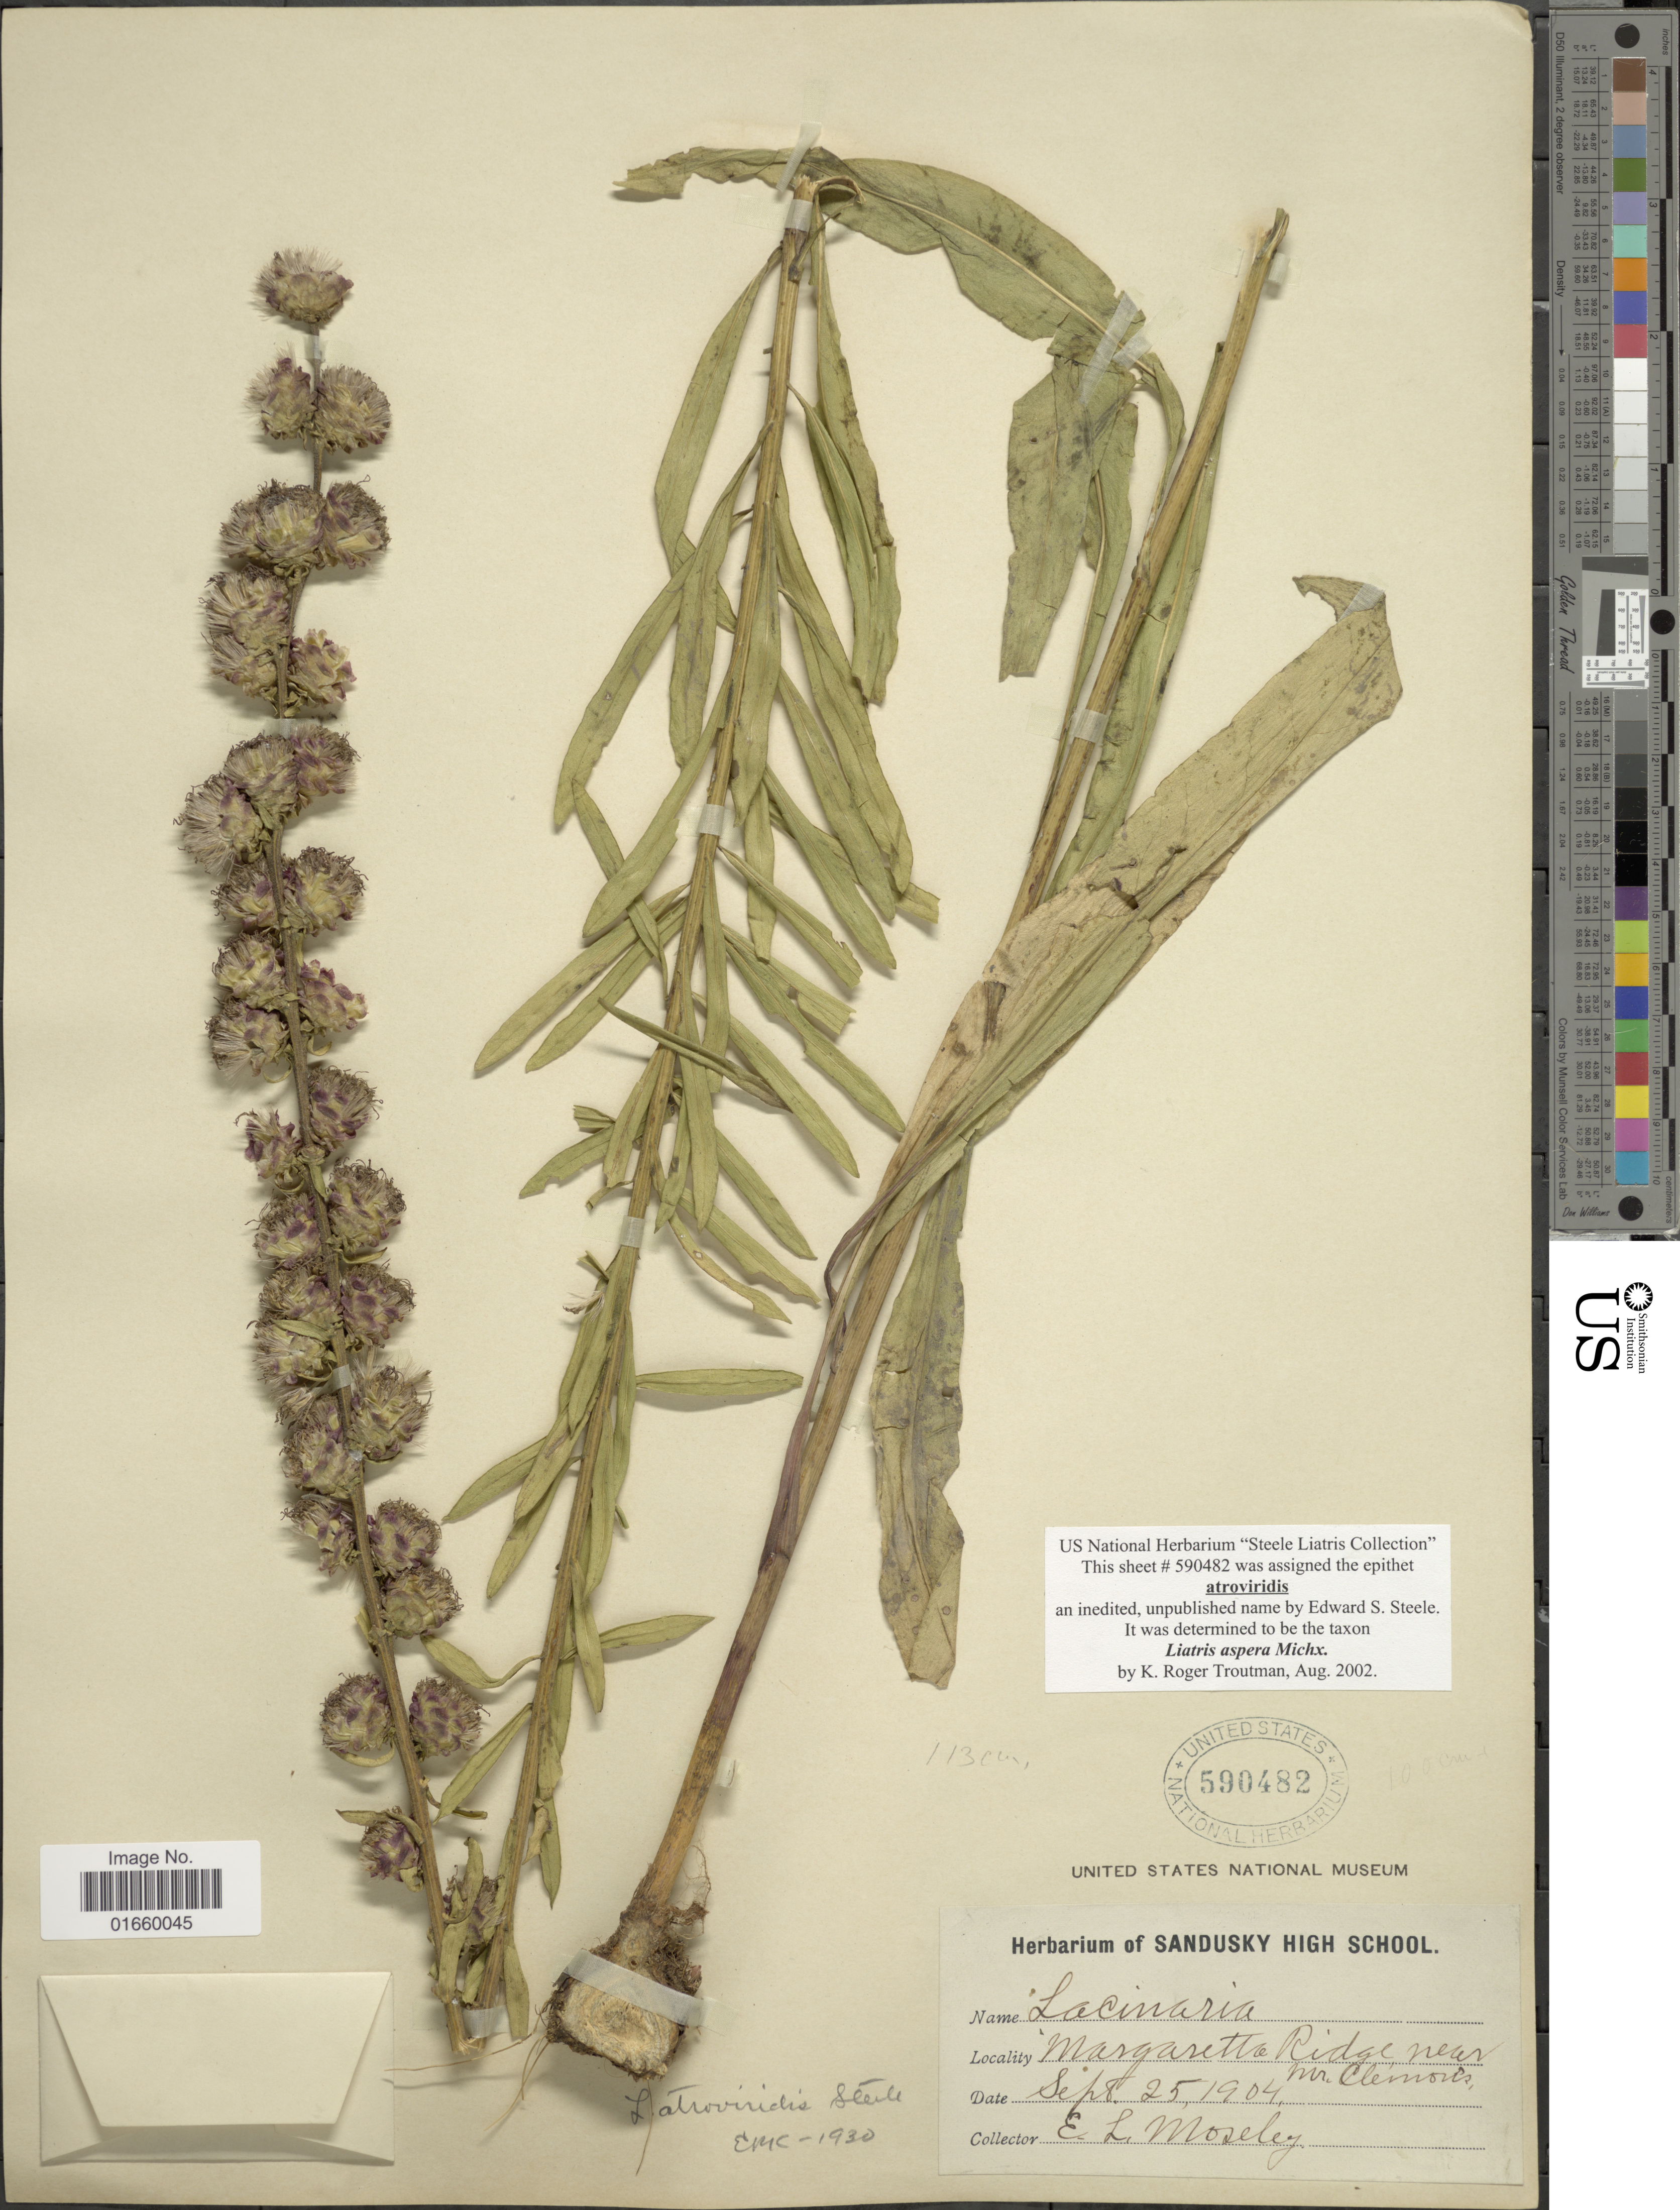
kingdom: Plantae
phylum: Tracheophyta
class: Magnoliopsida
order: Asterales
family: Asteraceae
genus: Liatris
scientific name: Liatris aspera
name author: Michx.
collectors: E. Moseley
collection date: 1904-09-25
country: United States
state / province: Ohio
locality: Margarette Ridge near Mr. Clemons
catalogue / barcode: US 590482